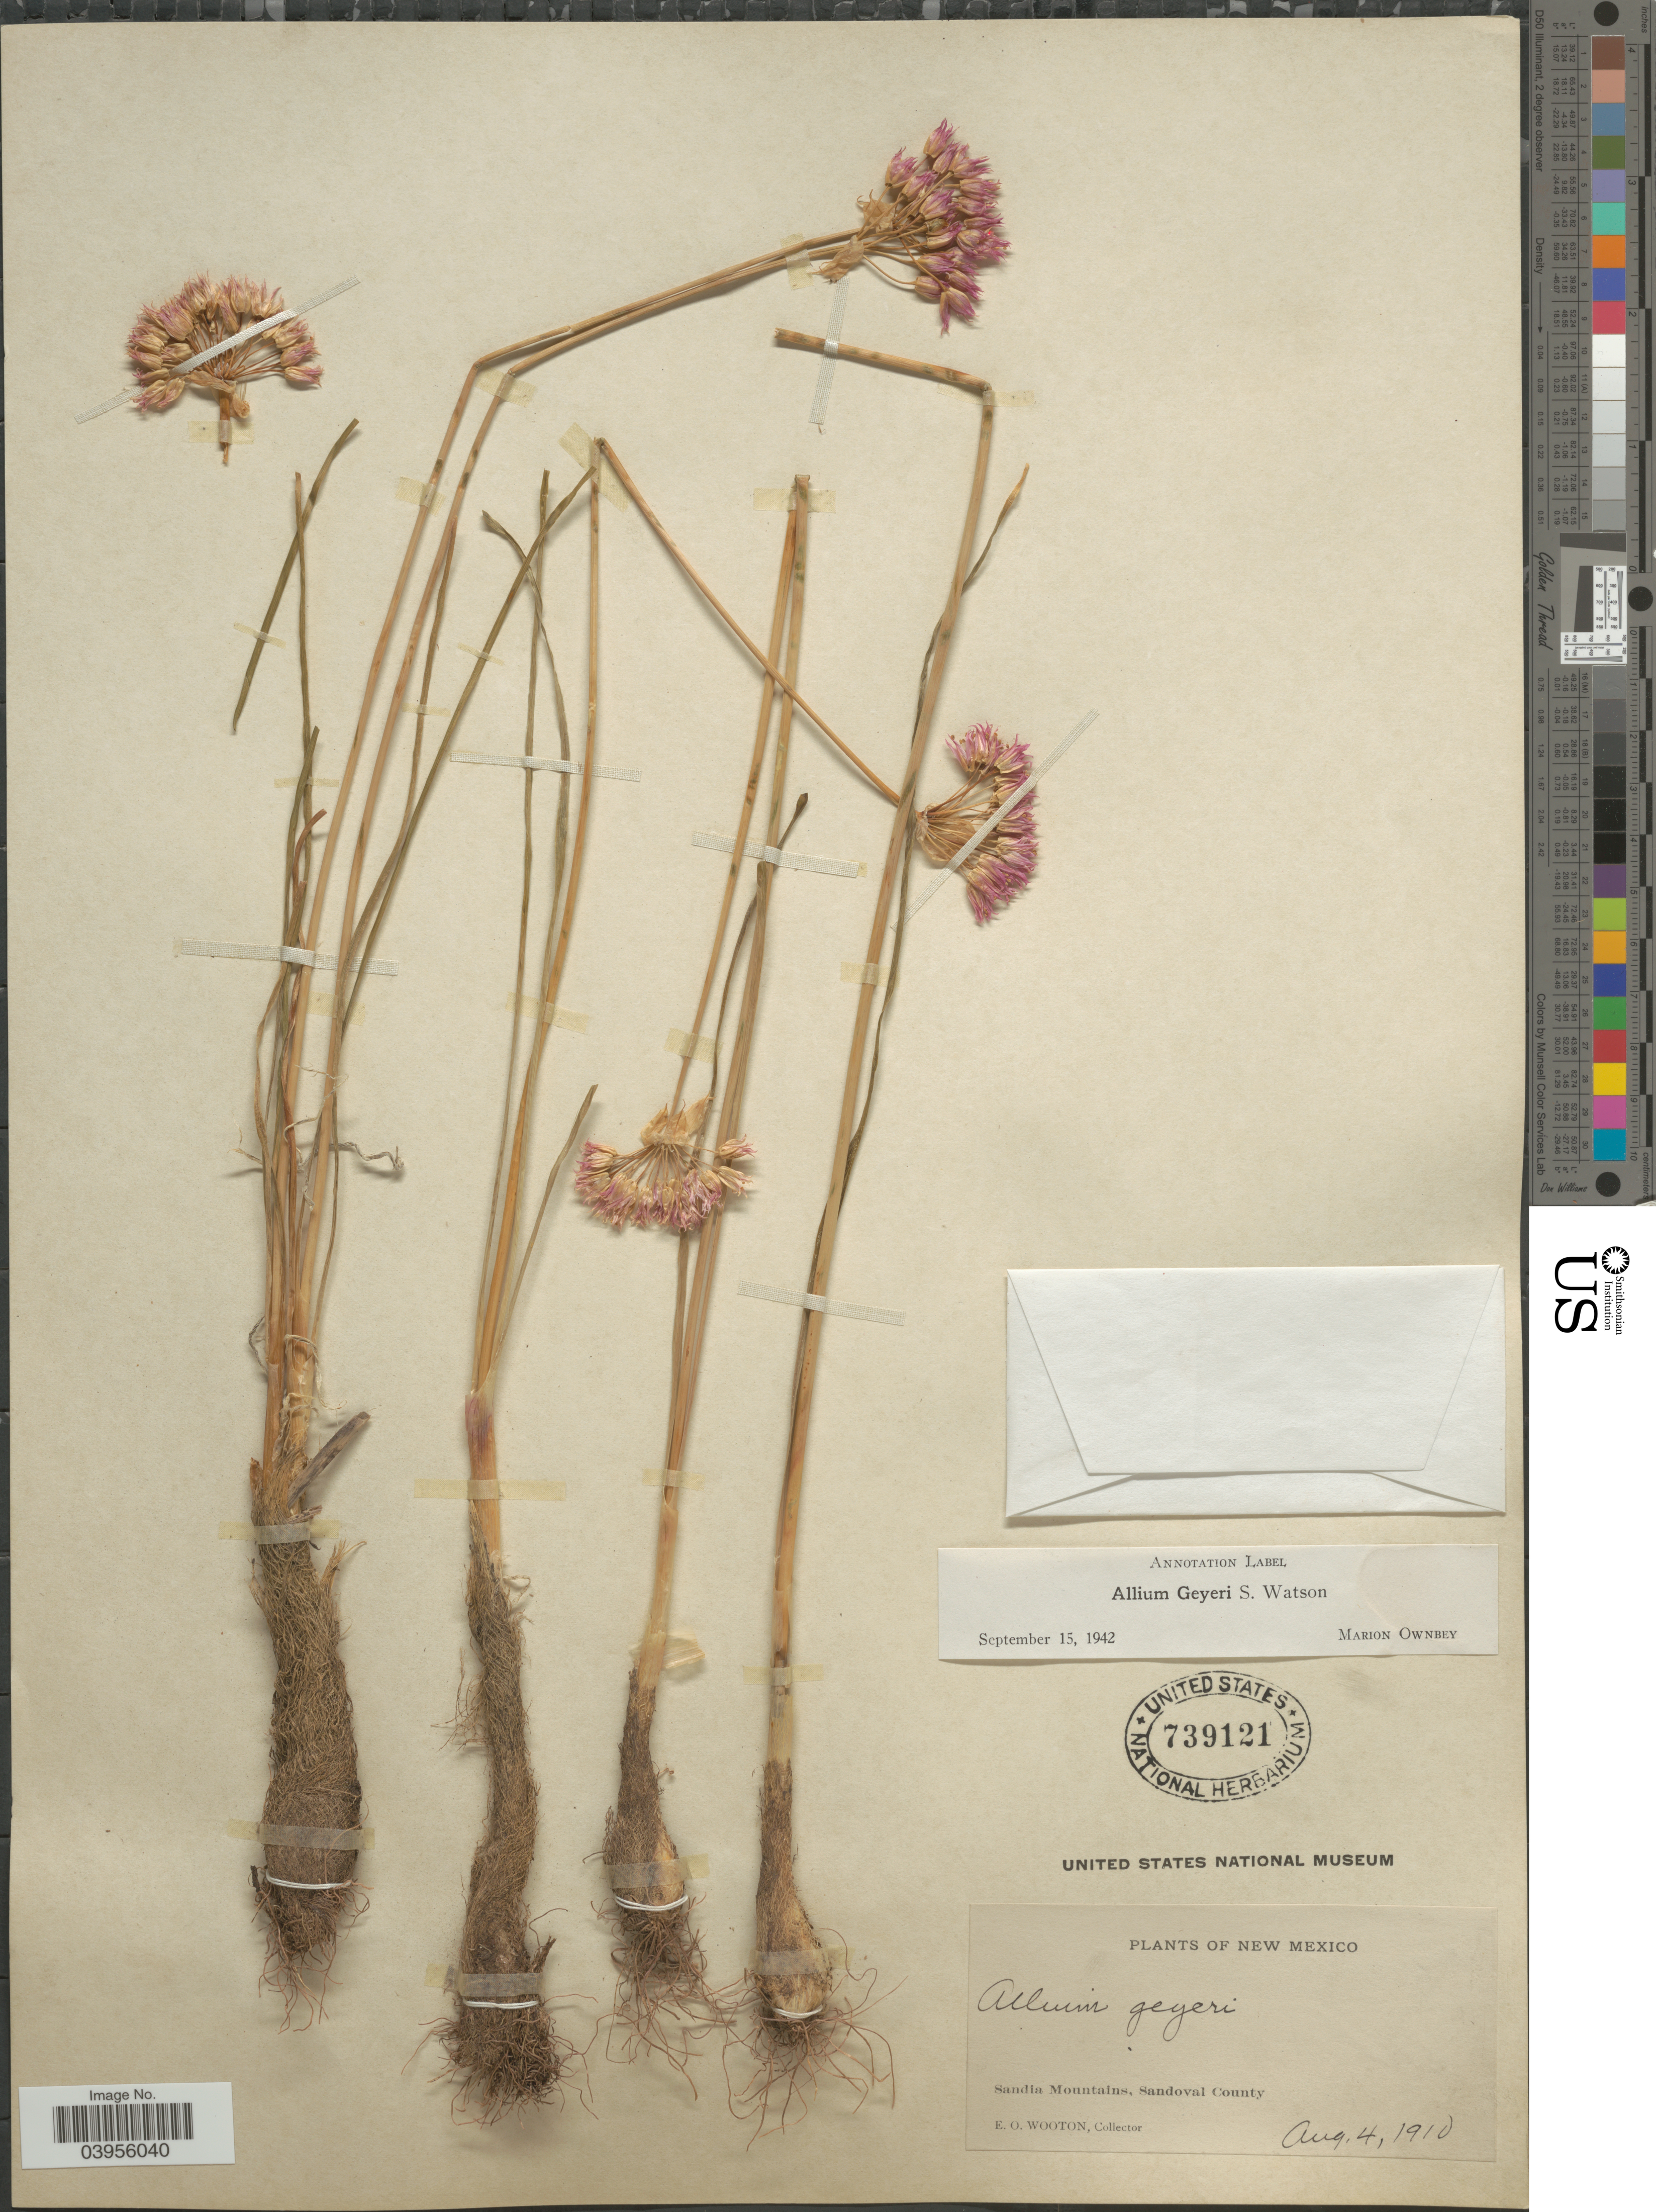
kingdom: Plantae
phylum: Tracheophyta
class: Liliopsida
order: Asparagales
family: Amaryllidaceae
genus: Allium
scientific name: Allium geyeri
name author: S. Watson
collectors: E. O. Wooton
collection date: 1910-08-04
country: United States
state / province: New Mexico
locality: Sandia Mountains, Sandoval County.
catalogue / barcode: US 739121